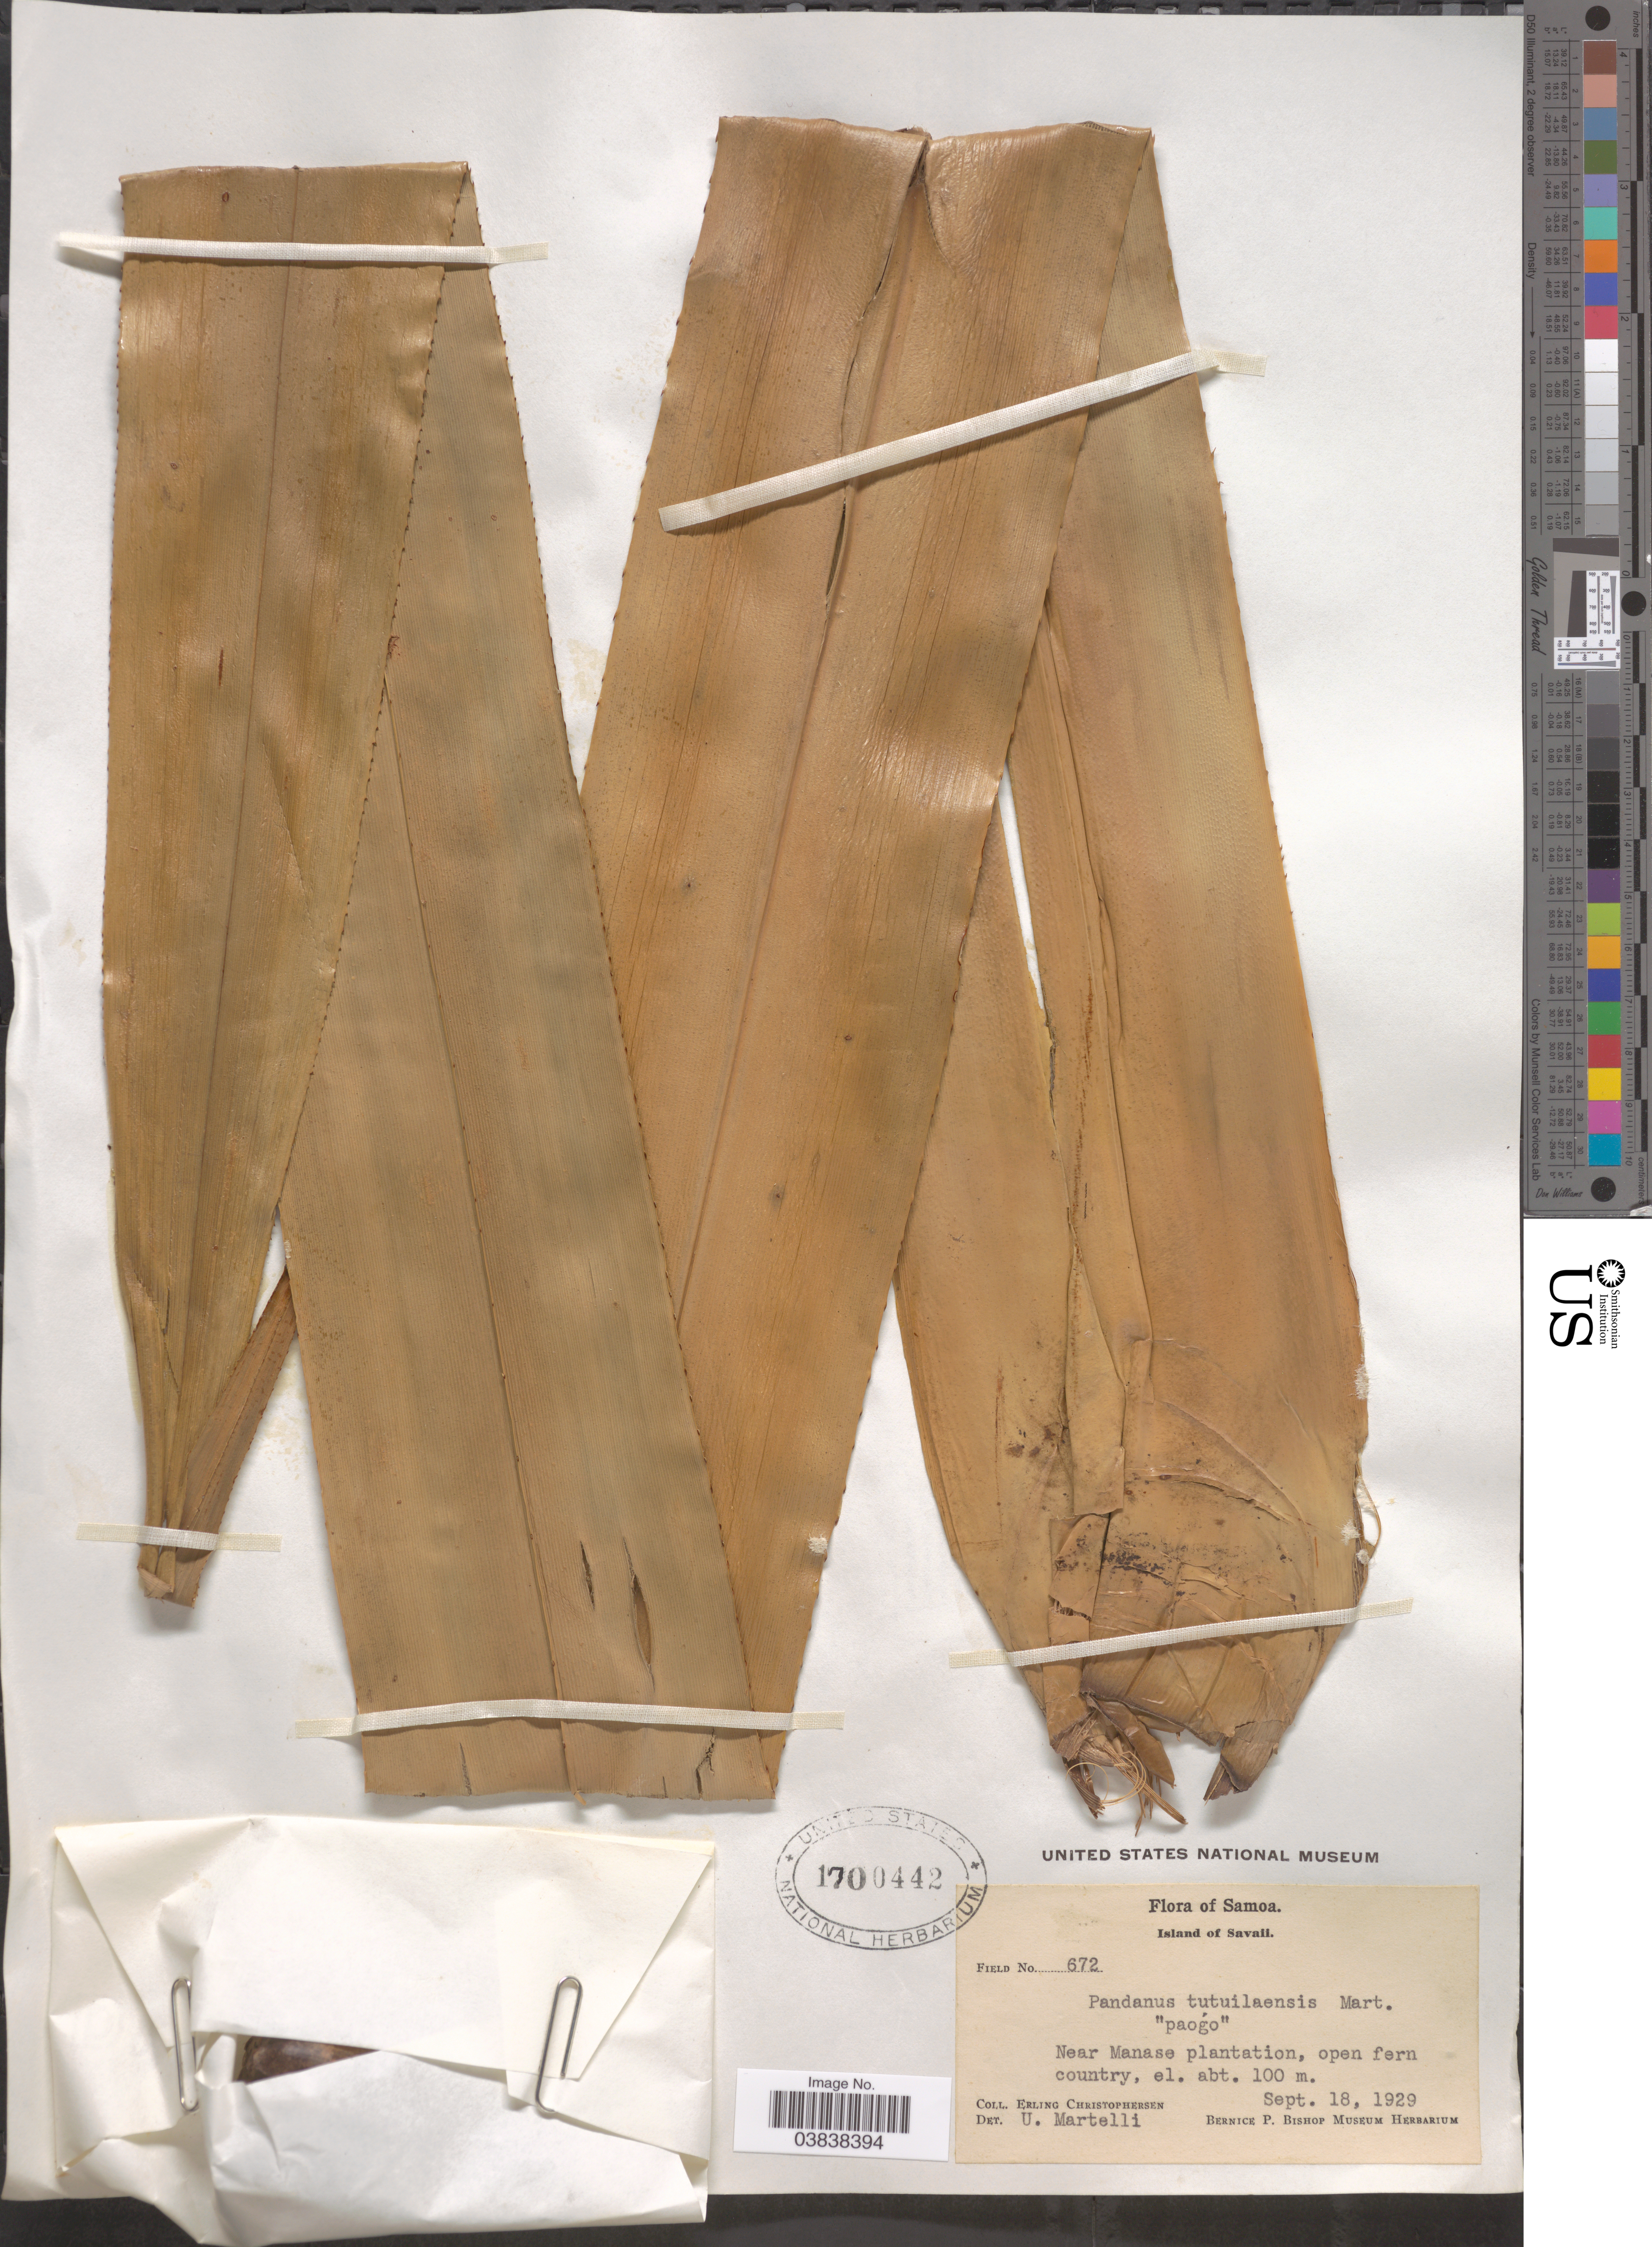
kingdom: Plantae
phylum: Tracheophyta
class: Liliopsida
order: Pandanales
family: Pandanaceae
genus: Pandanus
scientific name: Pandanus tutuilaensis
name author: Martelli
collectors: E. Christophersen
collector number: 672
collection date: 1929-09-18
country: Samoa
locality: Samoa. Island of Savaii. Near Manase plantation.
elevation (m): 100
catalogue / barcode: US 1700442